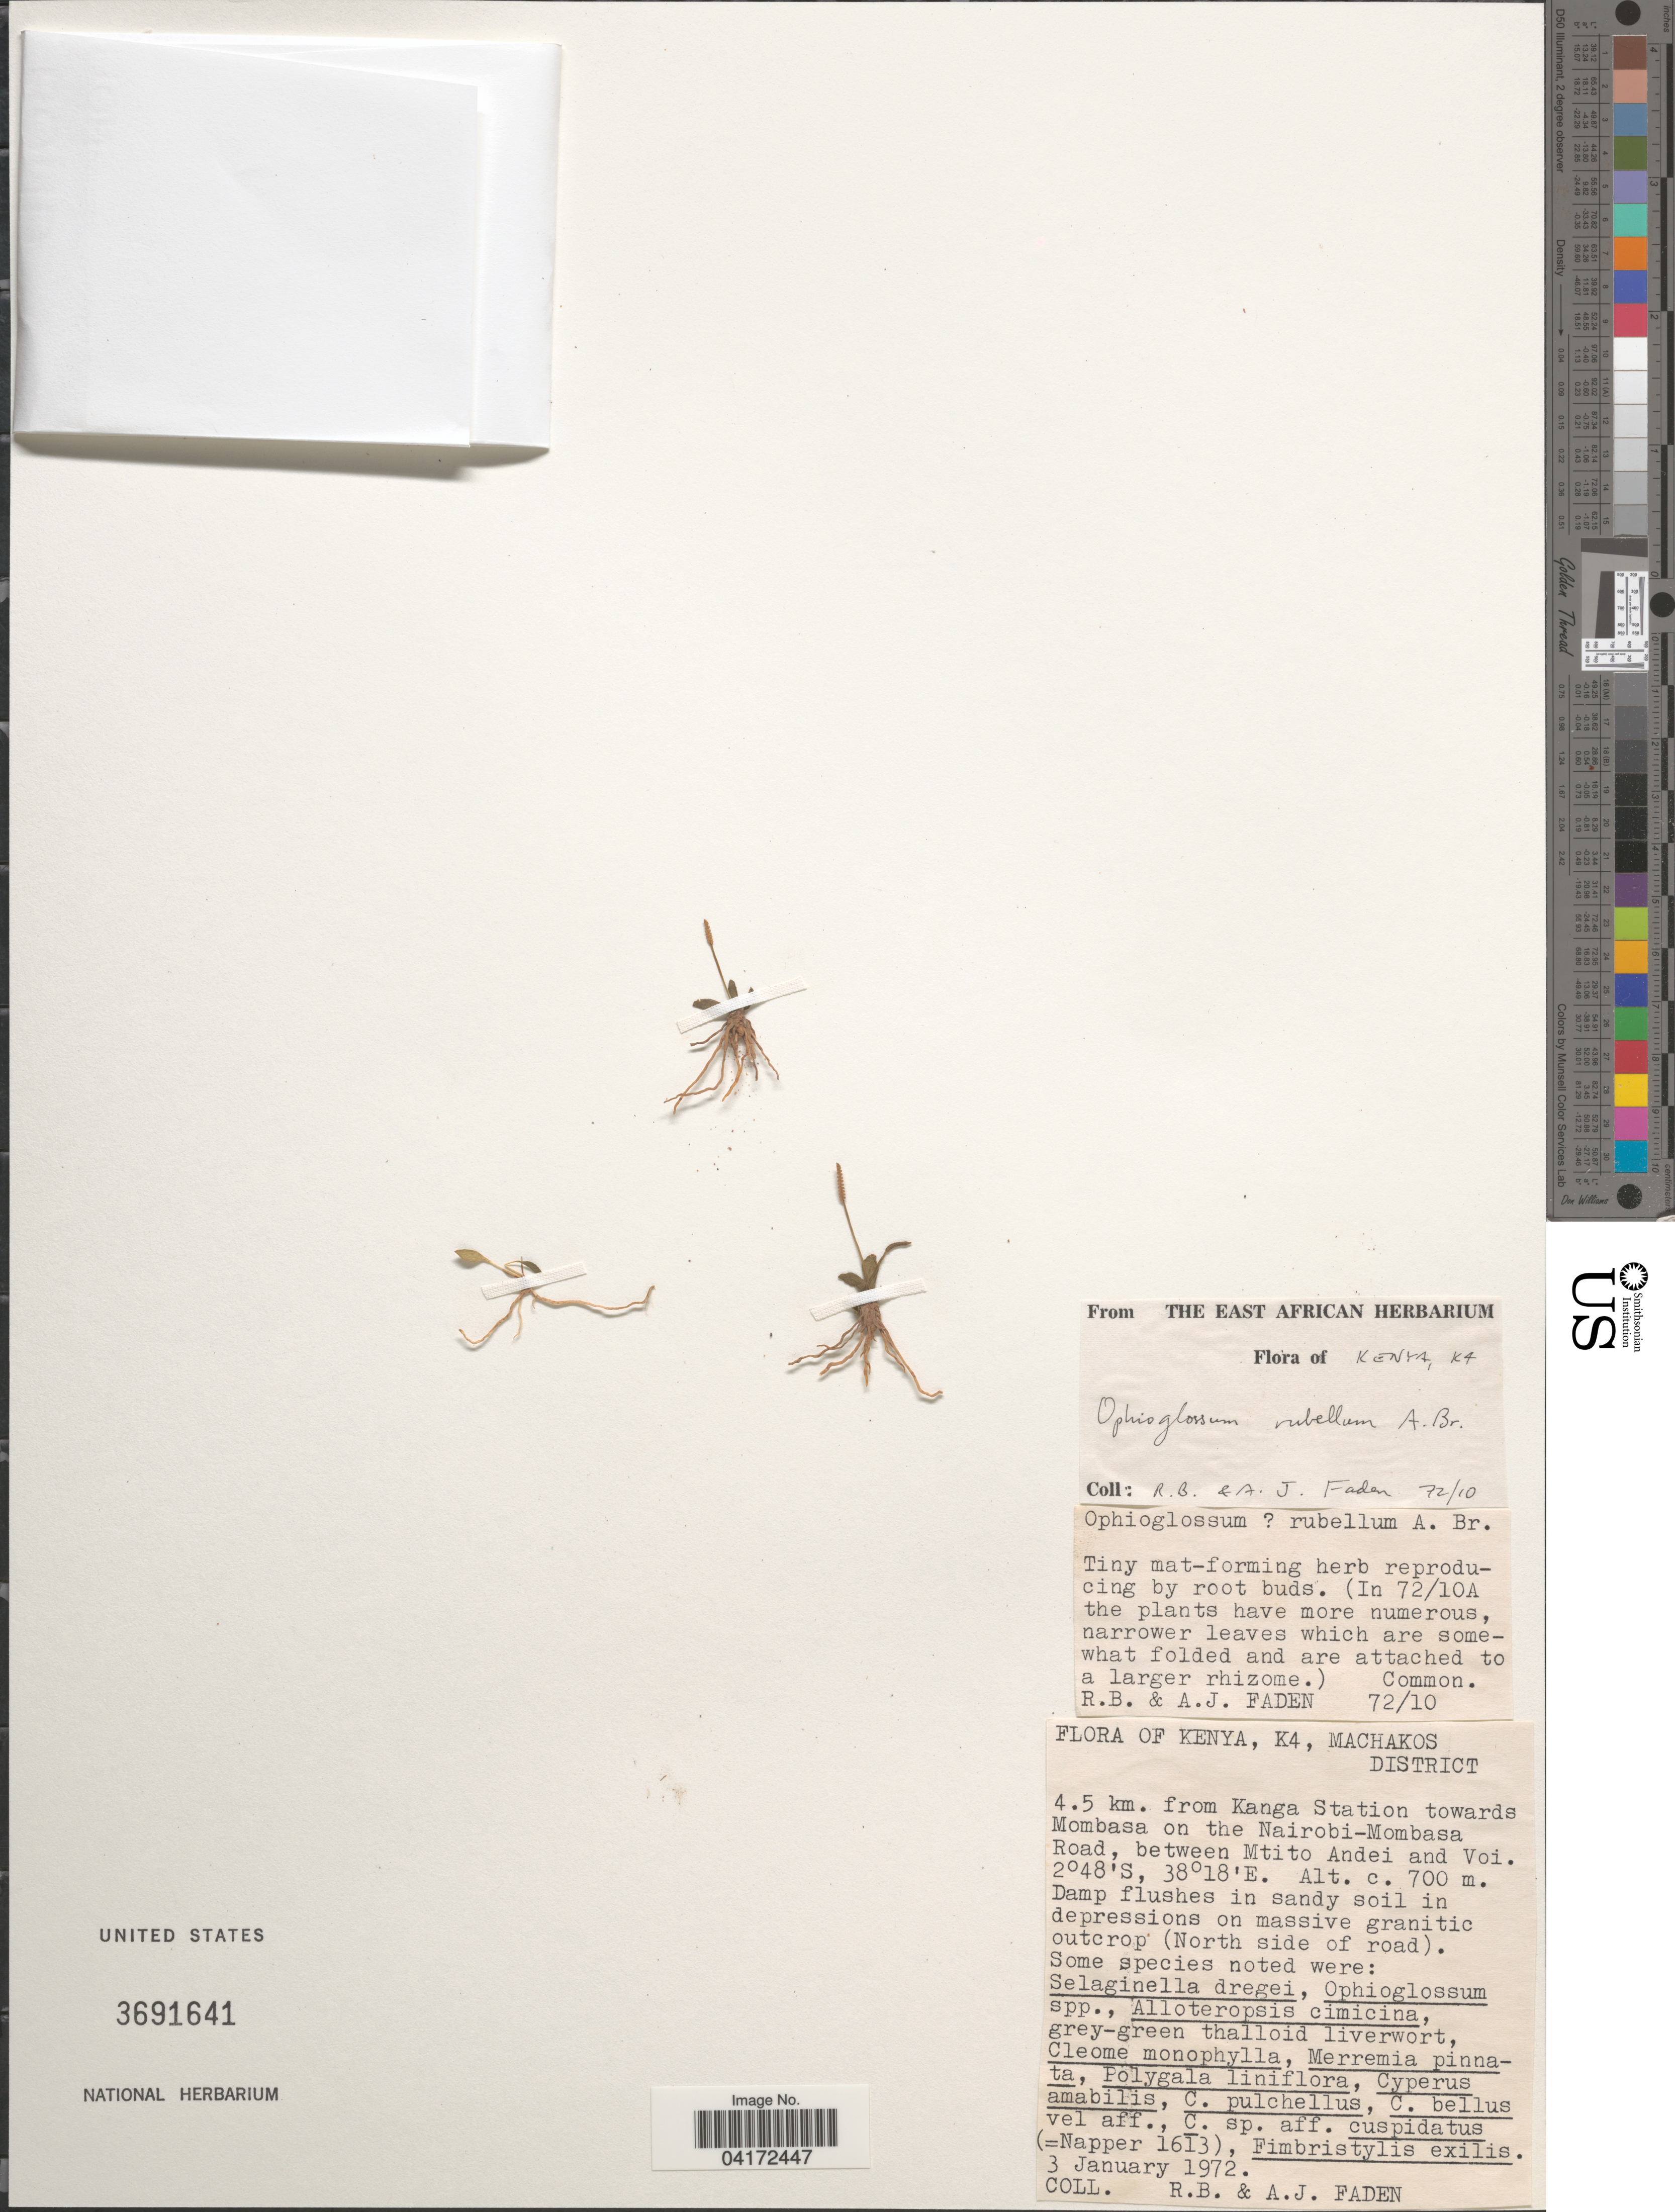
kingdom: Plantae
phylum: Tracheophyta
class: Polypodiopsida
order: Ophioglossales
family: Ophioglossaceae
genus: Ophioglossum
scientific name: Ophioglossum rubellum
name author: A. Braun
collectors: R. B. Faden & A. J. Faden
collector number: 72/10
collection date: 1972-01-03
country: Kenya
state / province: Machakos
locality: K4, Machakos District. 4.5 km. from Kanga Station towards Mombasa on the Nairobi-Mombasa Road, between Mtito Andei and Voi. Damp flushes in sandy soil in depressions on massive granitic outcrop (North side of road).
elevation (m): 700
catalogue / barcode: US 3691641